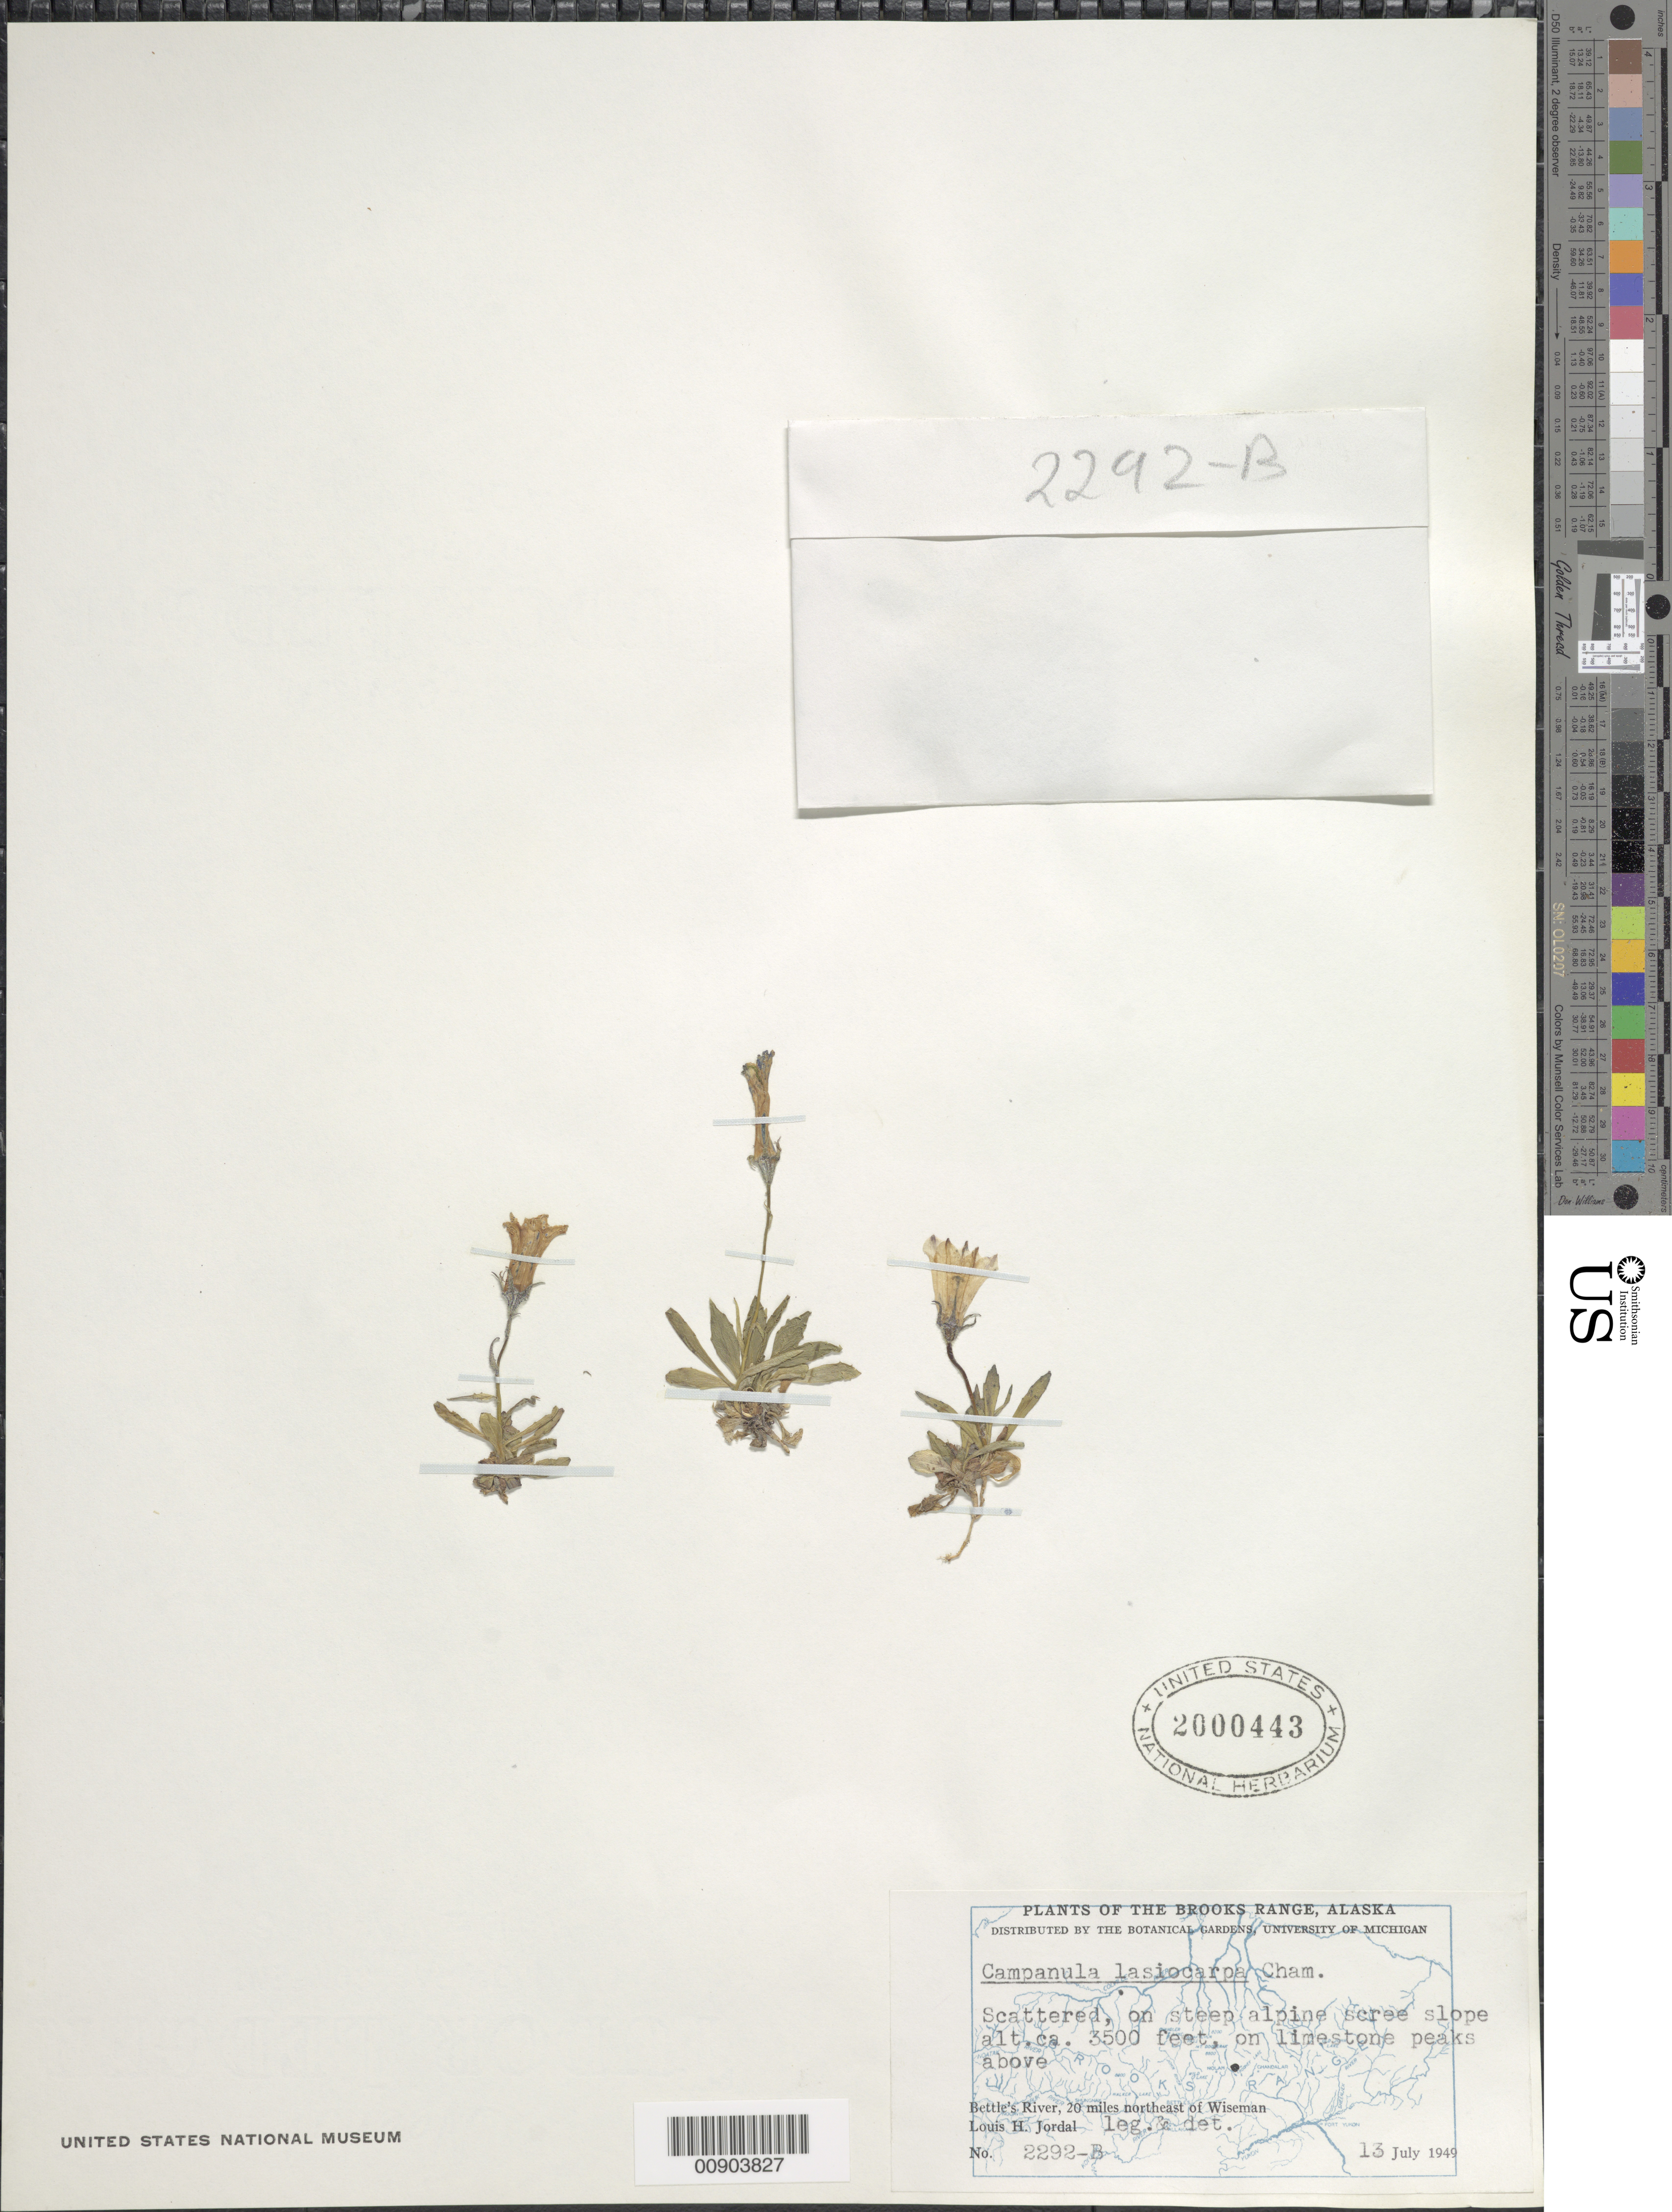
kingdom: Plantae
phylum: Tracheophyta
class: Magnoliopsida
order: Asterales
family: Campanulaceae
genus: Campanula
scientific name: Campanula lasiocarpa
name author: Cham.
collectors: L. Jordal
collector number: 2292-B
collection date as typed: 13 Jul 1949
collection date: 1949-07-13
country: United States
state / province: Alaska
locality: Bettle's River, 20 mi NE of Wiseman.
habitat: On steep alpine scree slope, on limestone peaks above.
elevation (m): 1067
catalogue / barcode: US 2000443